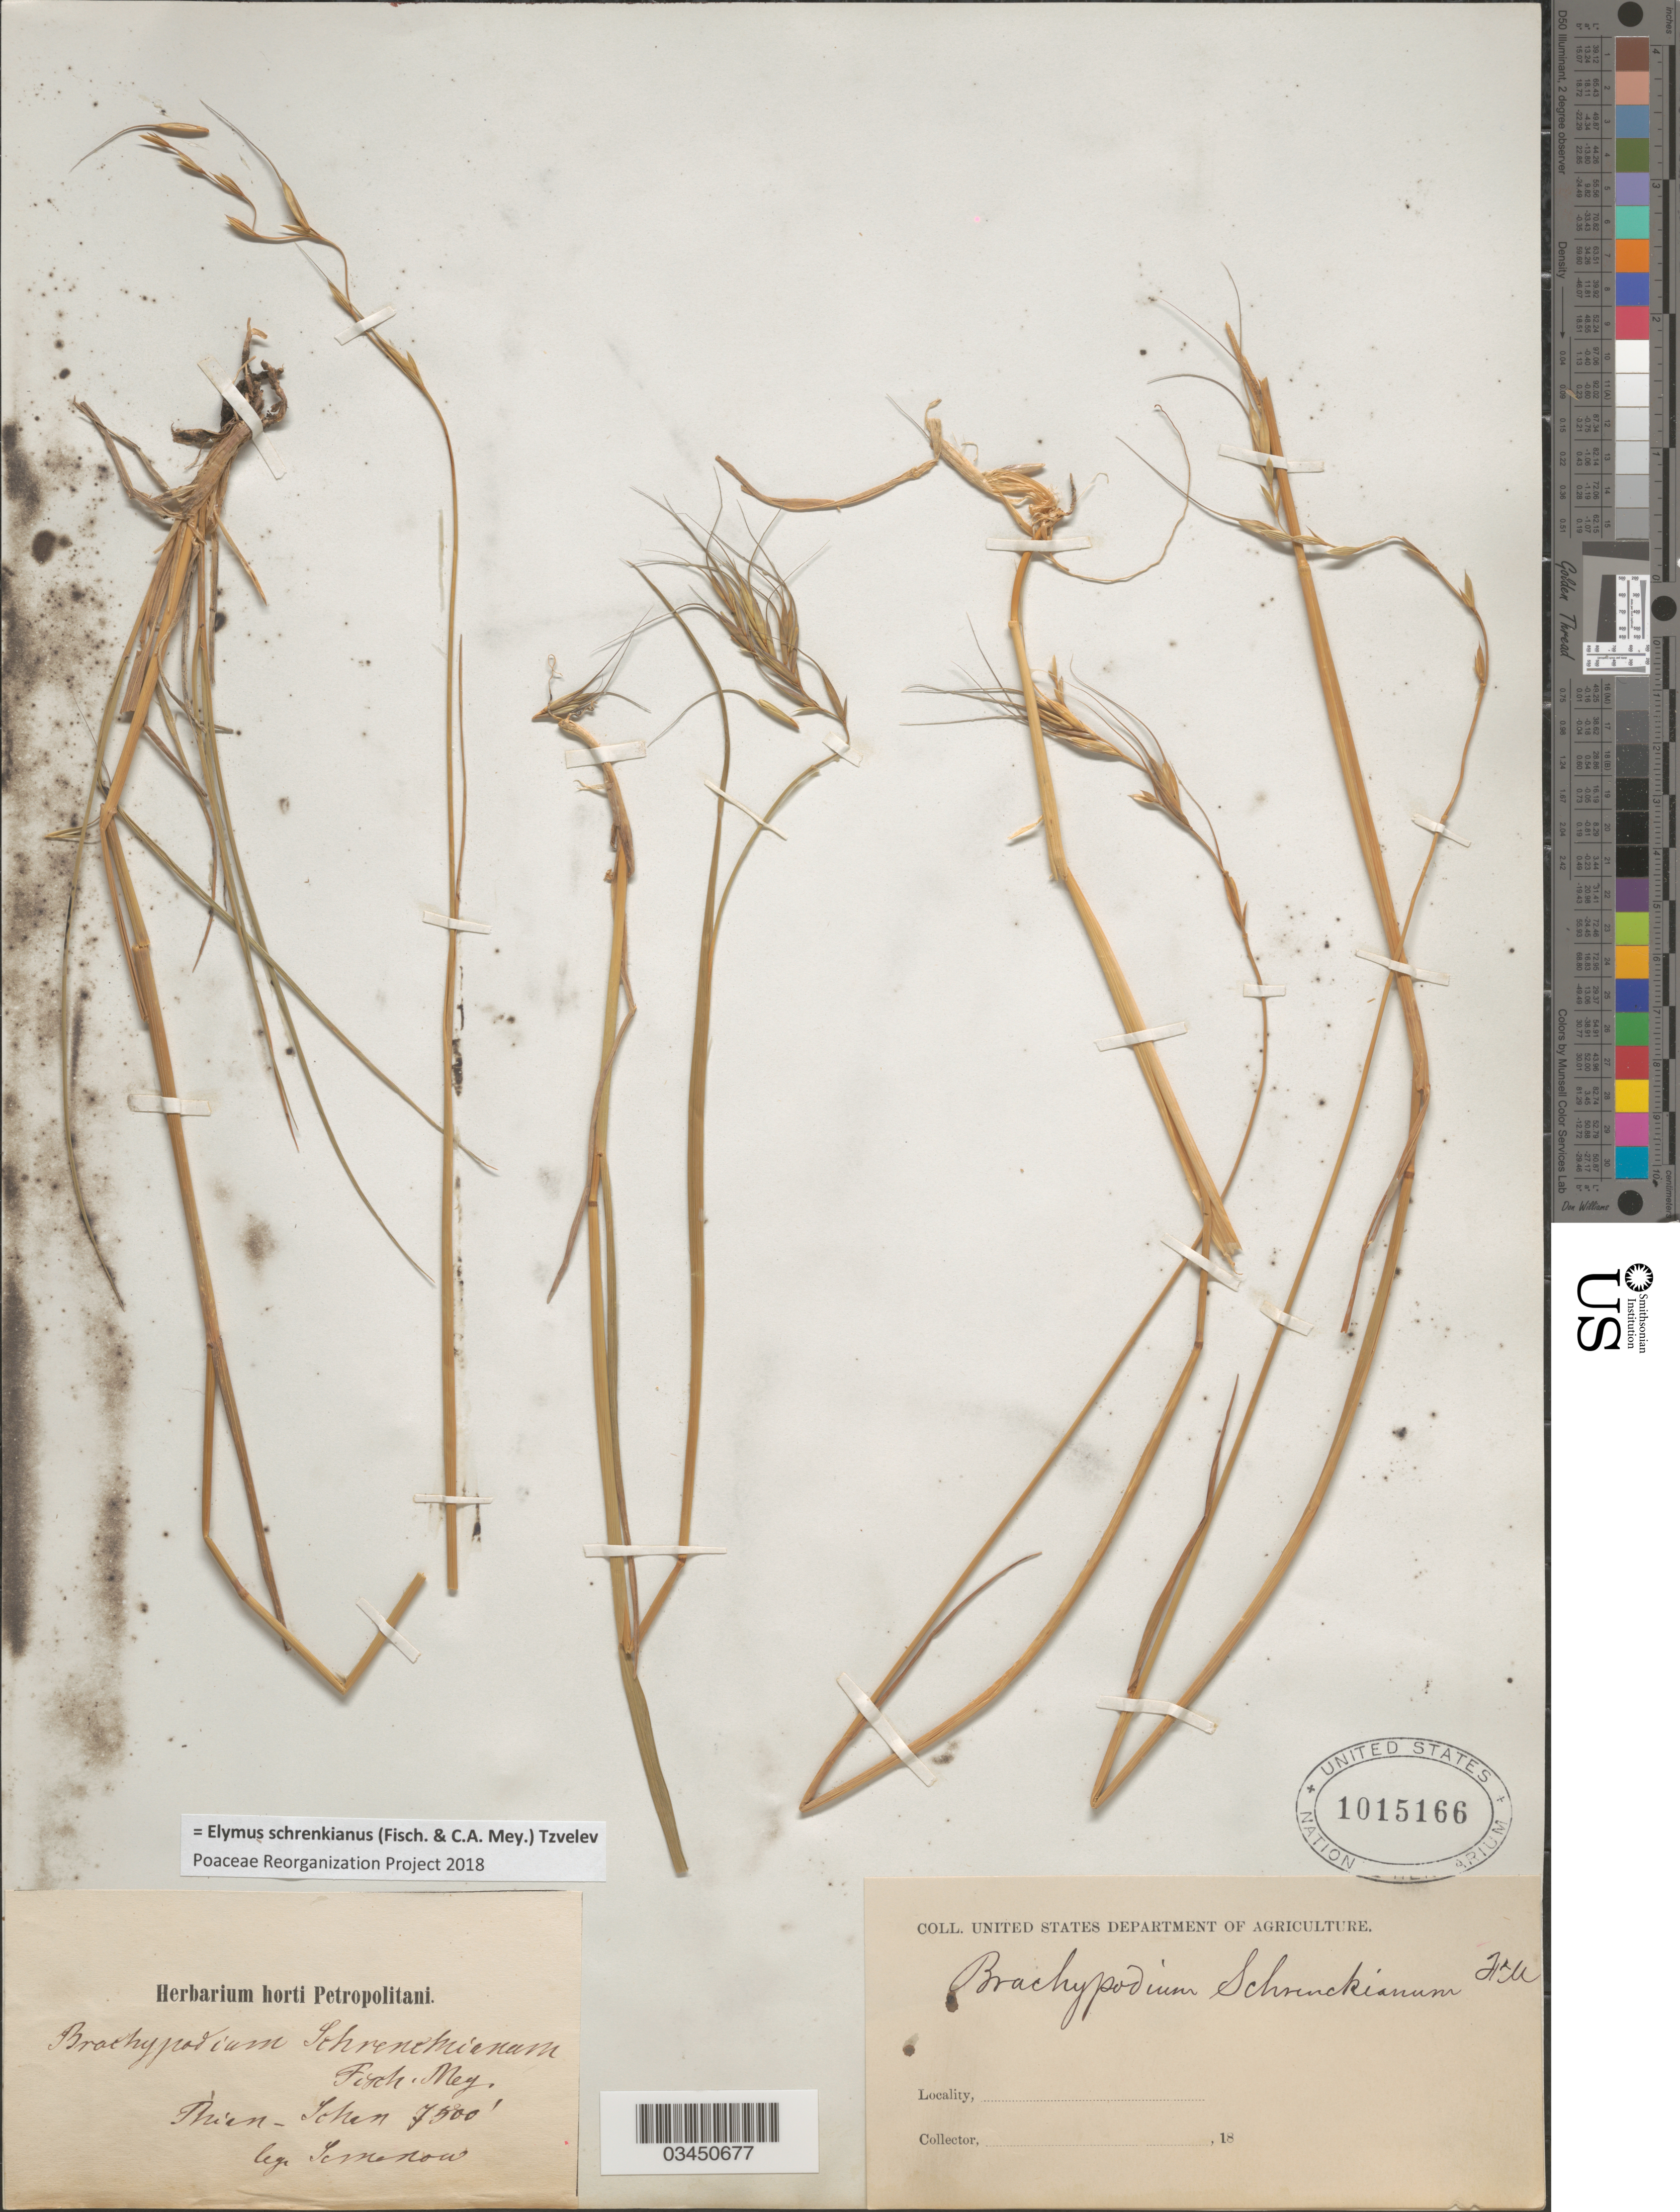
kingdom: Plantae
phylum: Tracheophyta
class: Liliopsida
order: Poales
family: Poaceae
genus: Elymus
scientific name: Elymus schrenkianus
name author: (Fisch. & C.A. Mey.) Tzvelev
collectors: P. P. Semenov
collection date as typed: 18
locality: Tien-schen.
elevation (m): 2286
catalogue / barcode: US 1015166